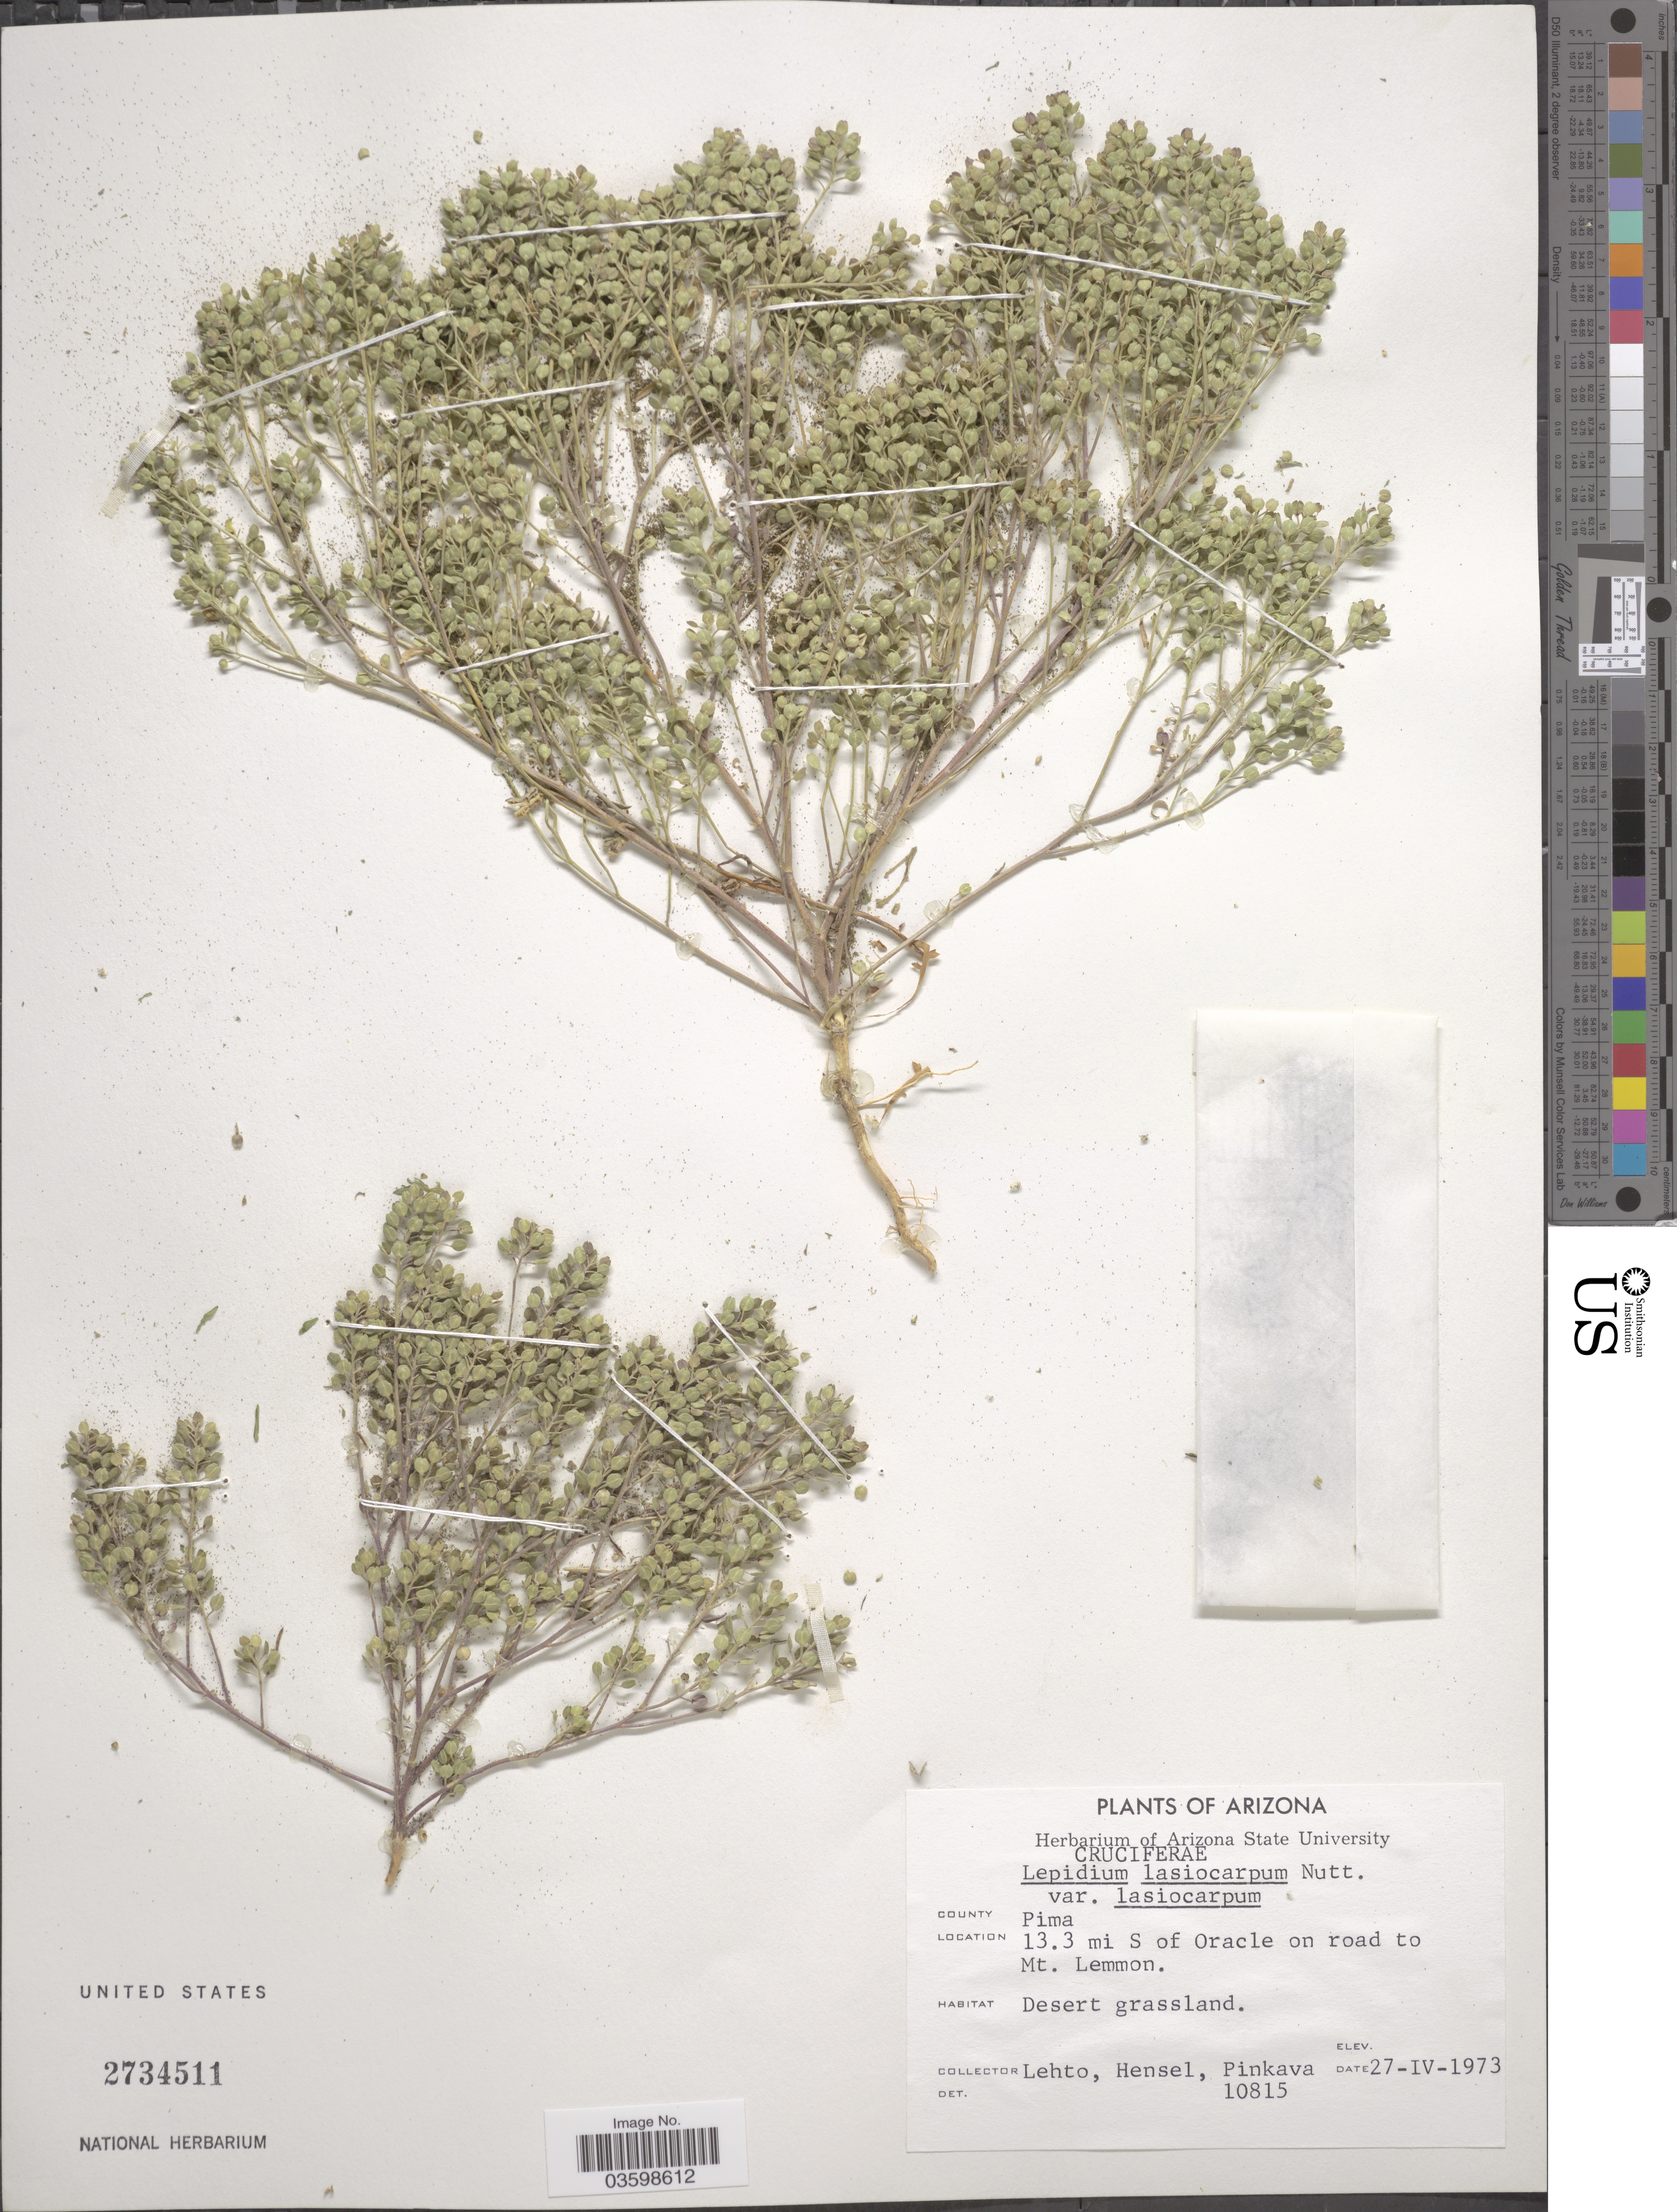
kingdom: Plantae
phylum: Tracheophyta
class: Magnoliopsida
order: Brassicales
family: Brassicaceae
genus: Lepidium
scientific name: Lepidium lasiocarpum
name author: Nutt.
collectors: -. Lehto, -. Hensel & -. Pinkava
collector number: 10815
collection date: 1973-04-27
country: United States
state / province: Arizona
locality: County Pima. 13.3 mi S of Oracle on road to Mt. Lemmon.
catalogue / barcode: US 2734511